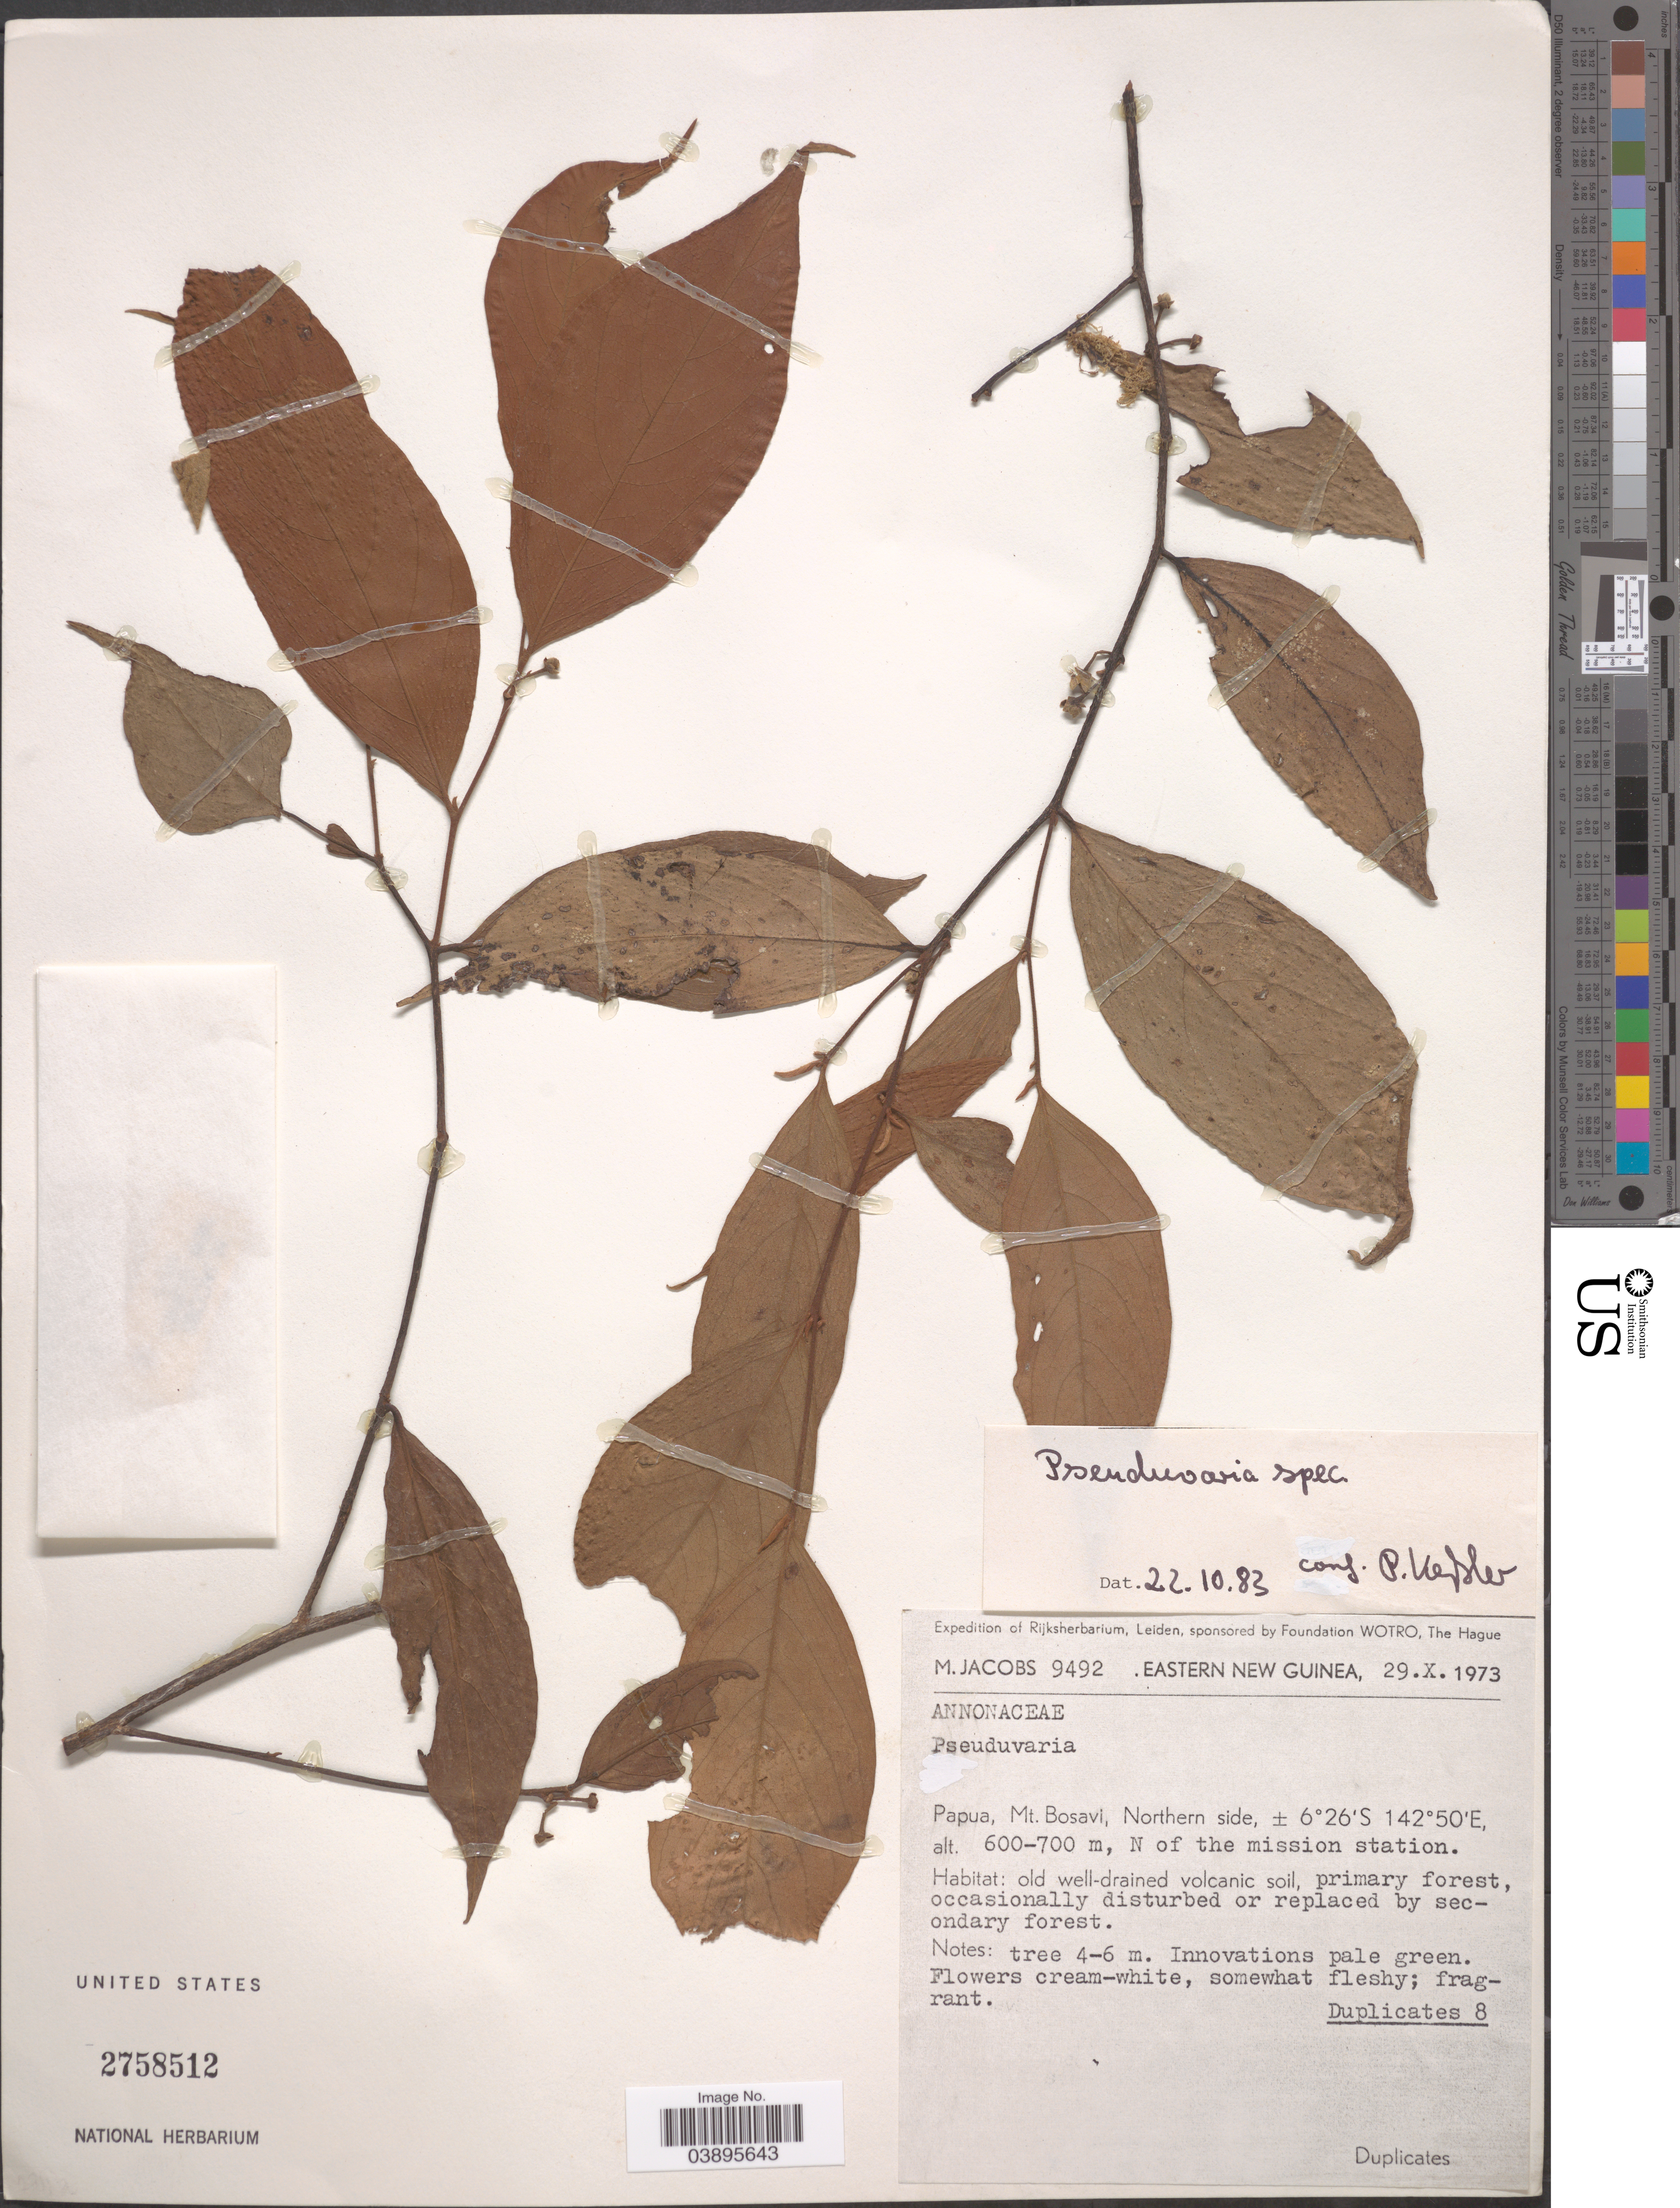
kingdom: Plantae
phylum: Tracheophyta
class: Magnoliopsida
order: Magnoliales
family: Annonaceae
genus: Pseuduvaria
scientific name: Pseuduvaria sp.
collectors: M. Jacobs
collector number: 9492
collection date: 1973-10-29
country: Papua New Guinea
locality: Eastern New Guinea. Papua, Mt. Bosavi, Northern side, N of the mission station.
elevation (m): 600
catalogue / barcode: US 2758512